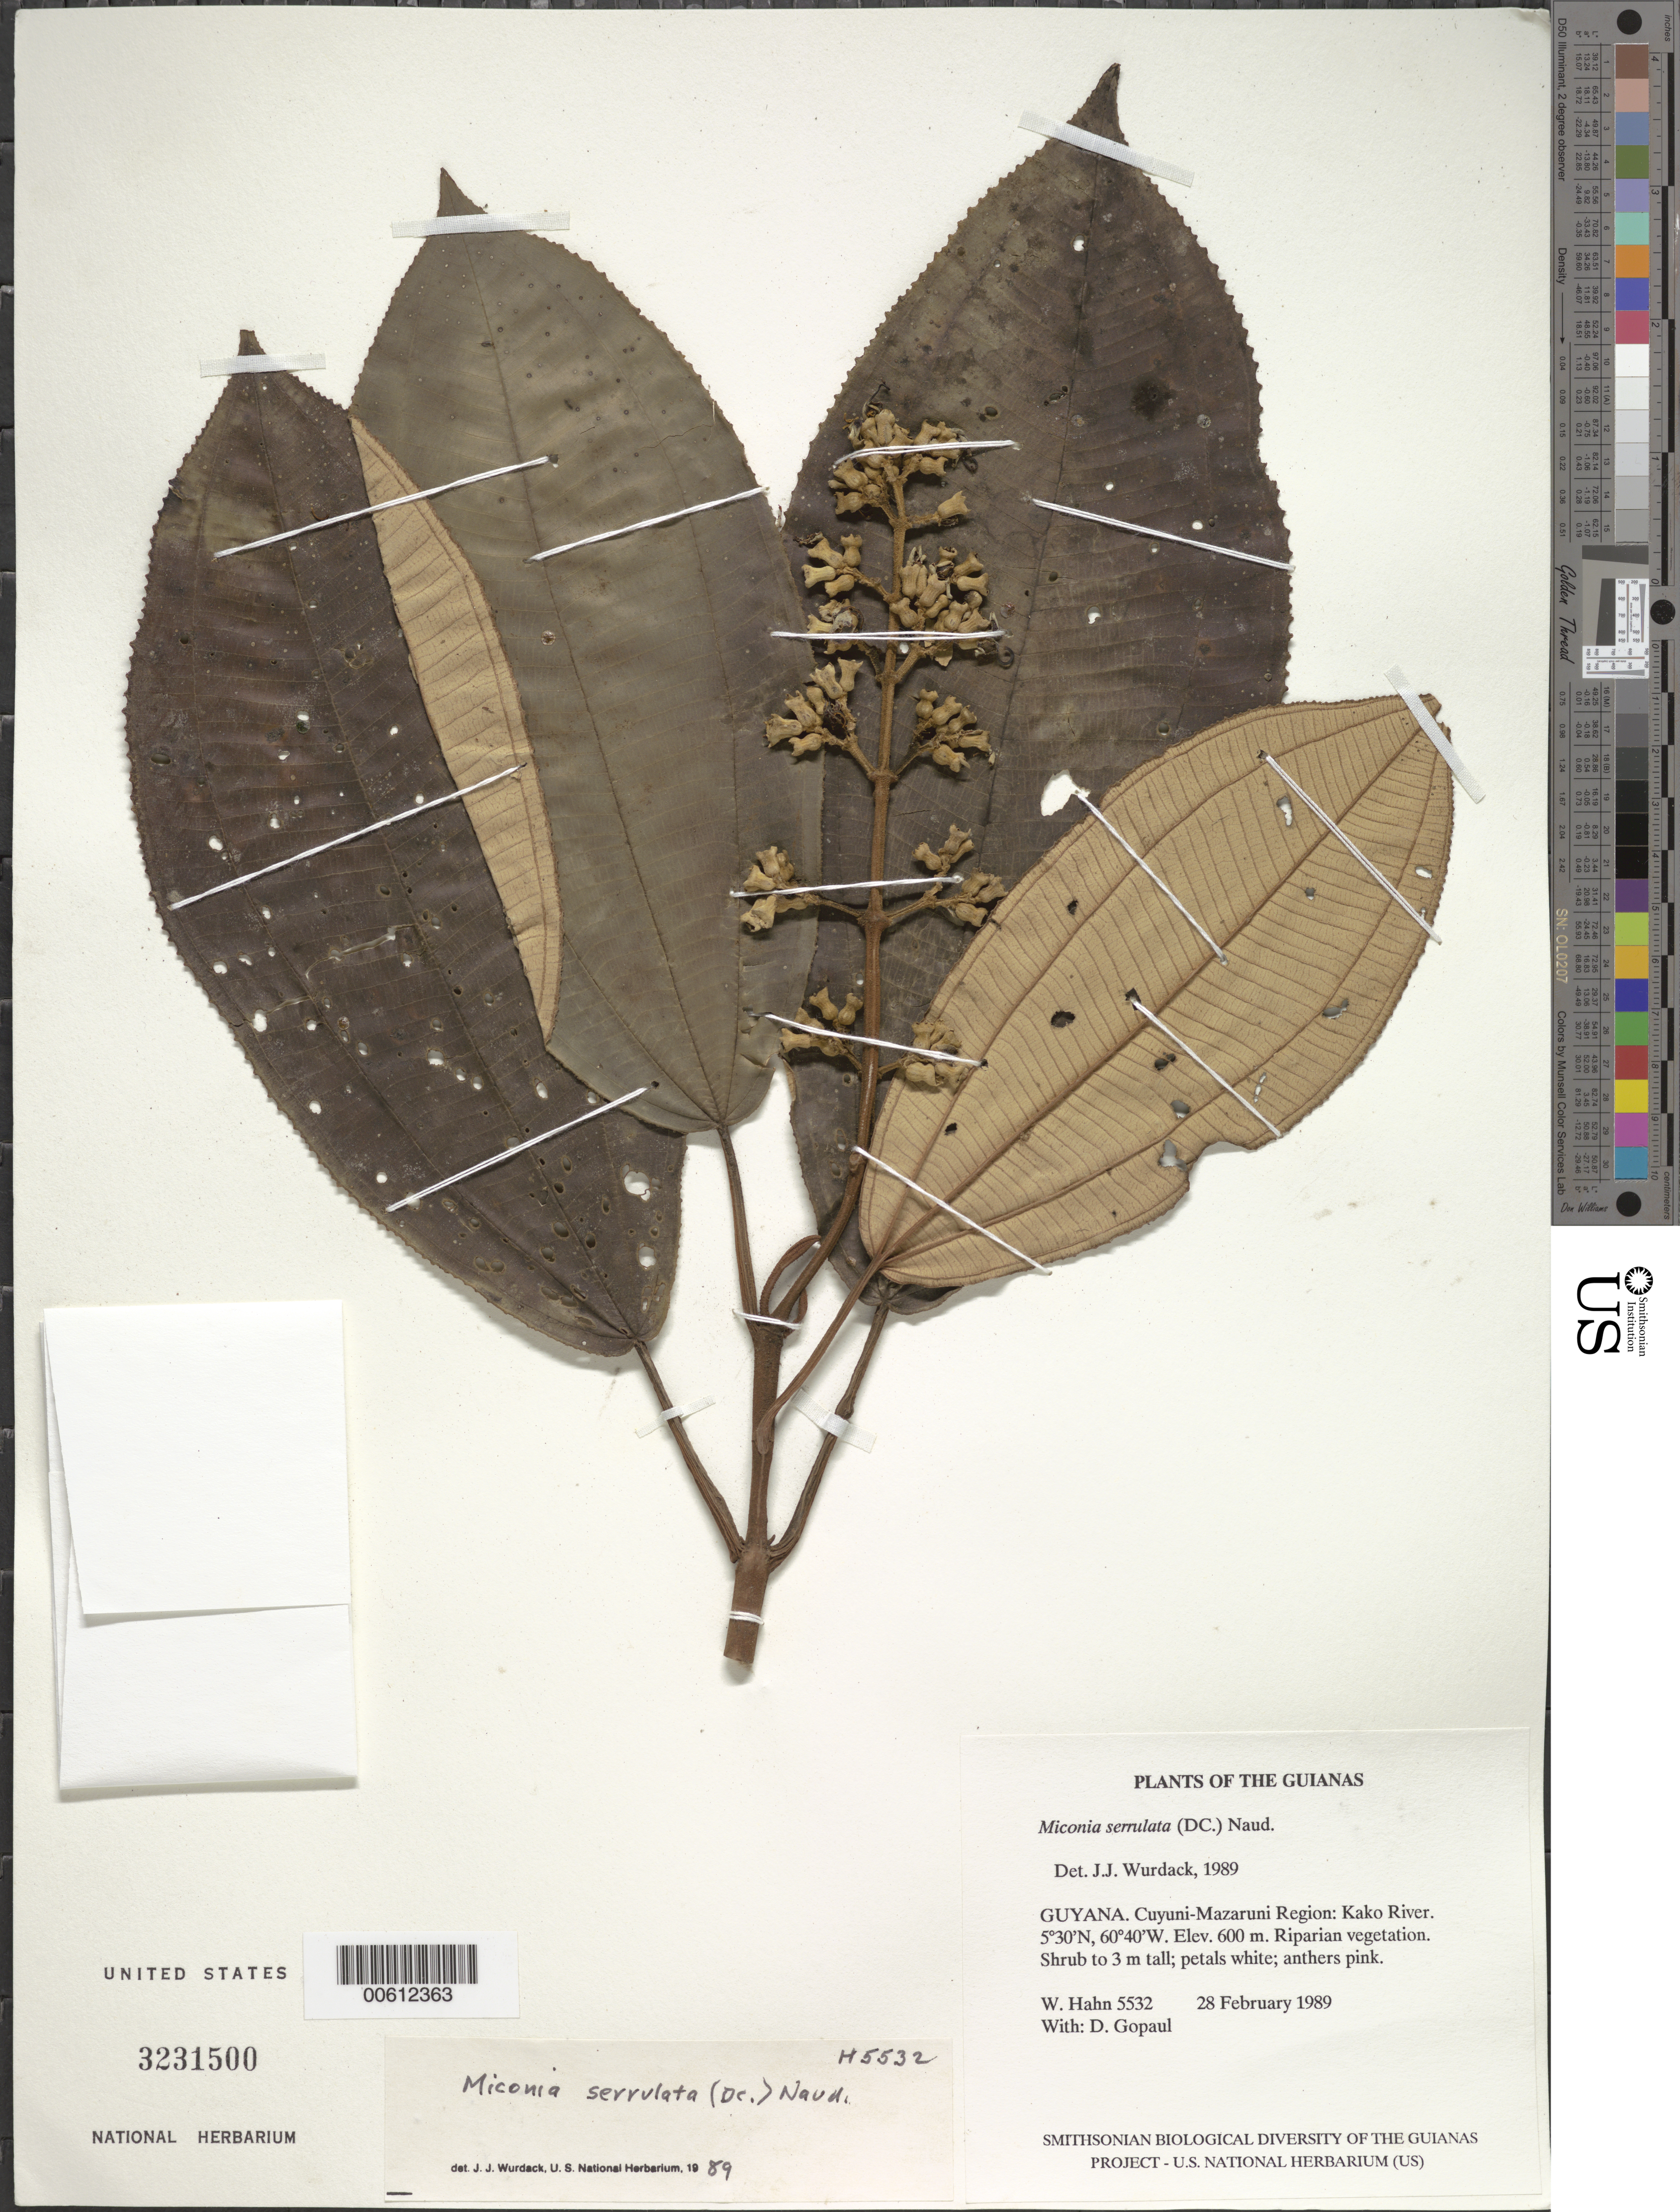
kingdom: Plantae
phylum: Tracheophyta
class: Magnoliopsida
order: Myrtales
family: Melastomataceae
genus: Miconia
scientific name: Miconia serrulata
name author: (DC.) Naudin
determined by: Wurdack, John J., (US), US (UNITED STATES)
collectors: W. Hahn & D. Gopaul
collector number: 5532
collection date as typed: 28 February 1989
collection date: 1989-02-28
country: Guyana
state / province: Cuyuni-Mazaruni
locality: Kako River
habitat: Riparian vegetation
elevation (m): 600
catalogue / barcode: US 3231500